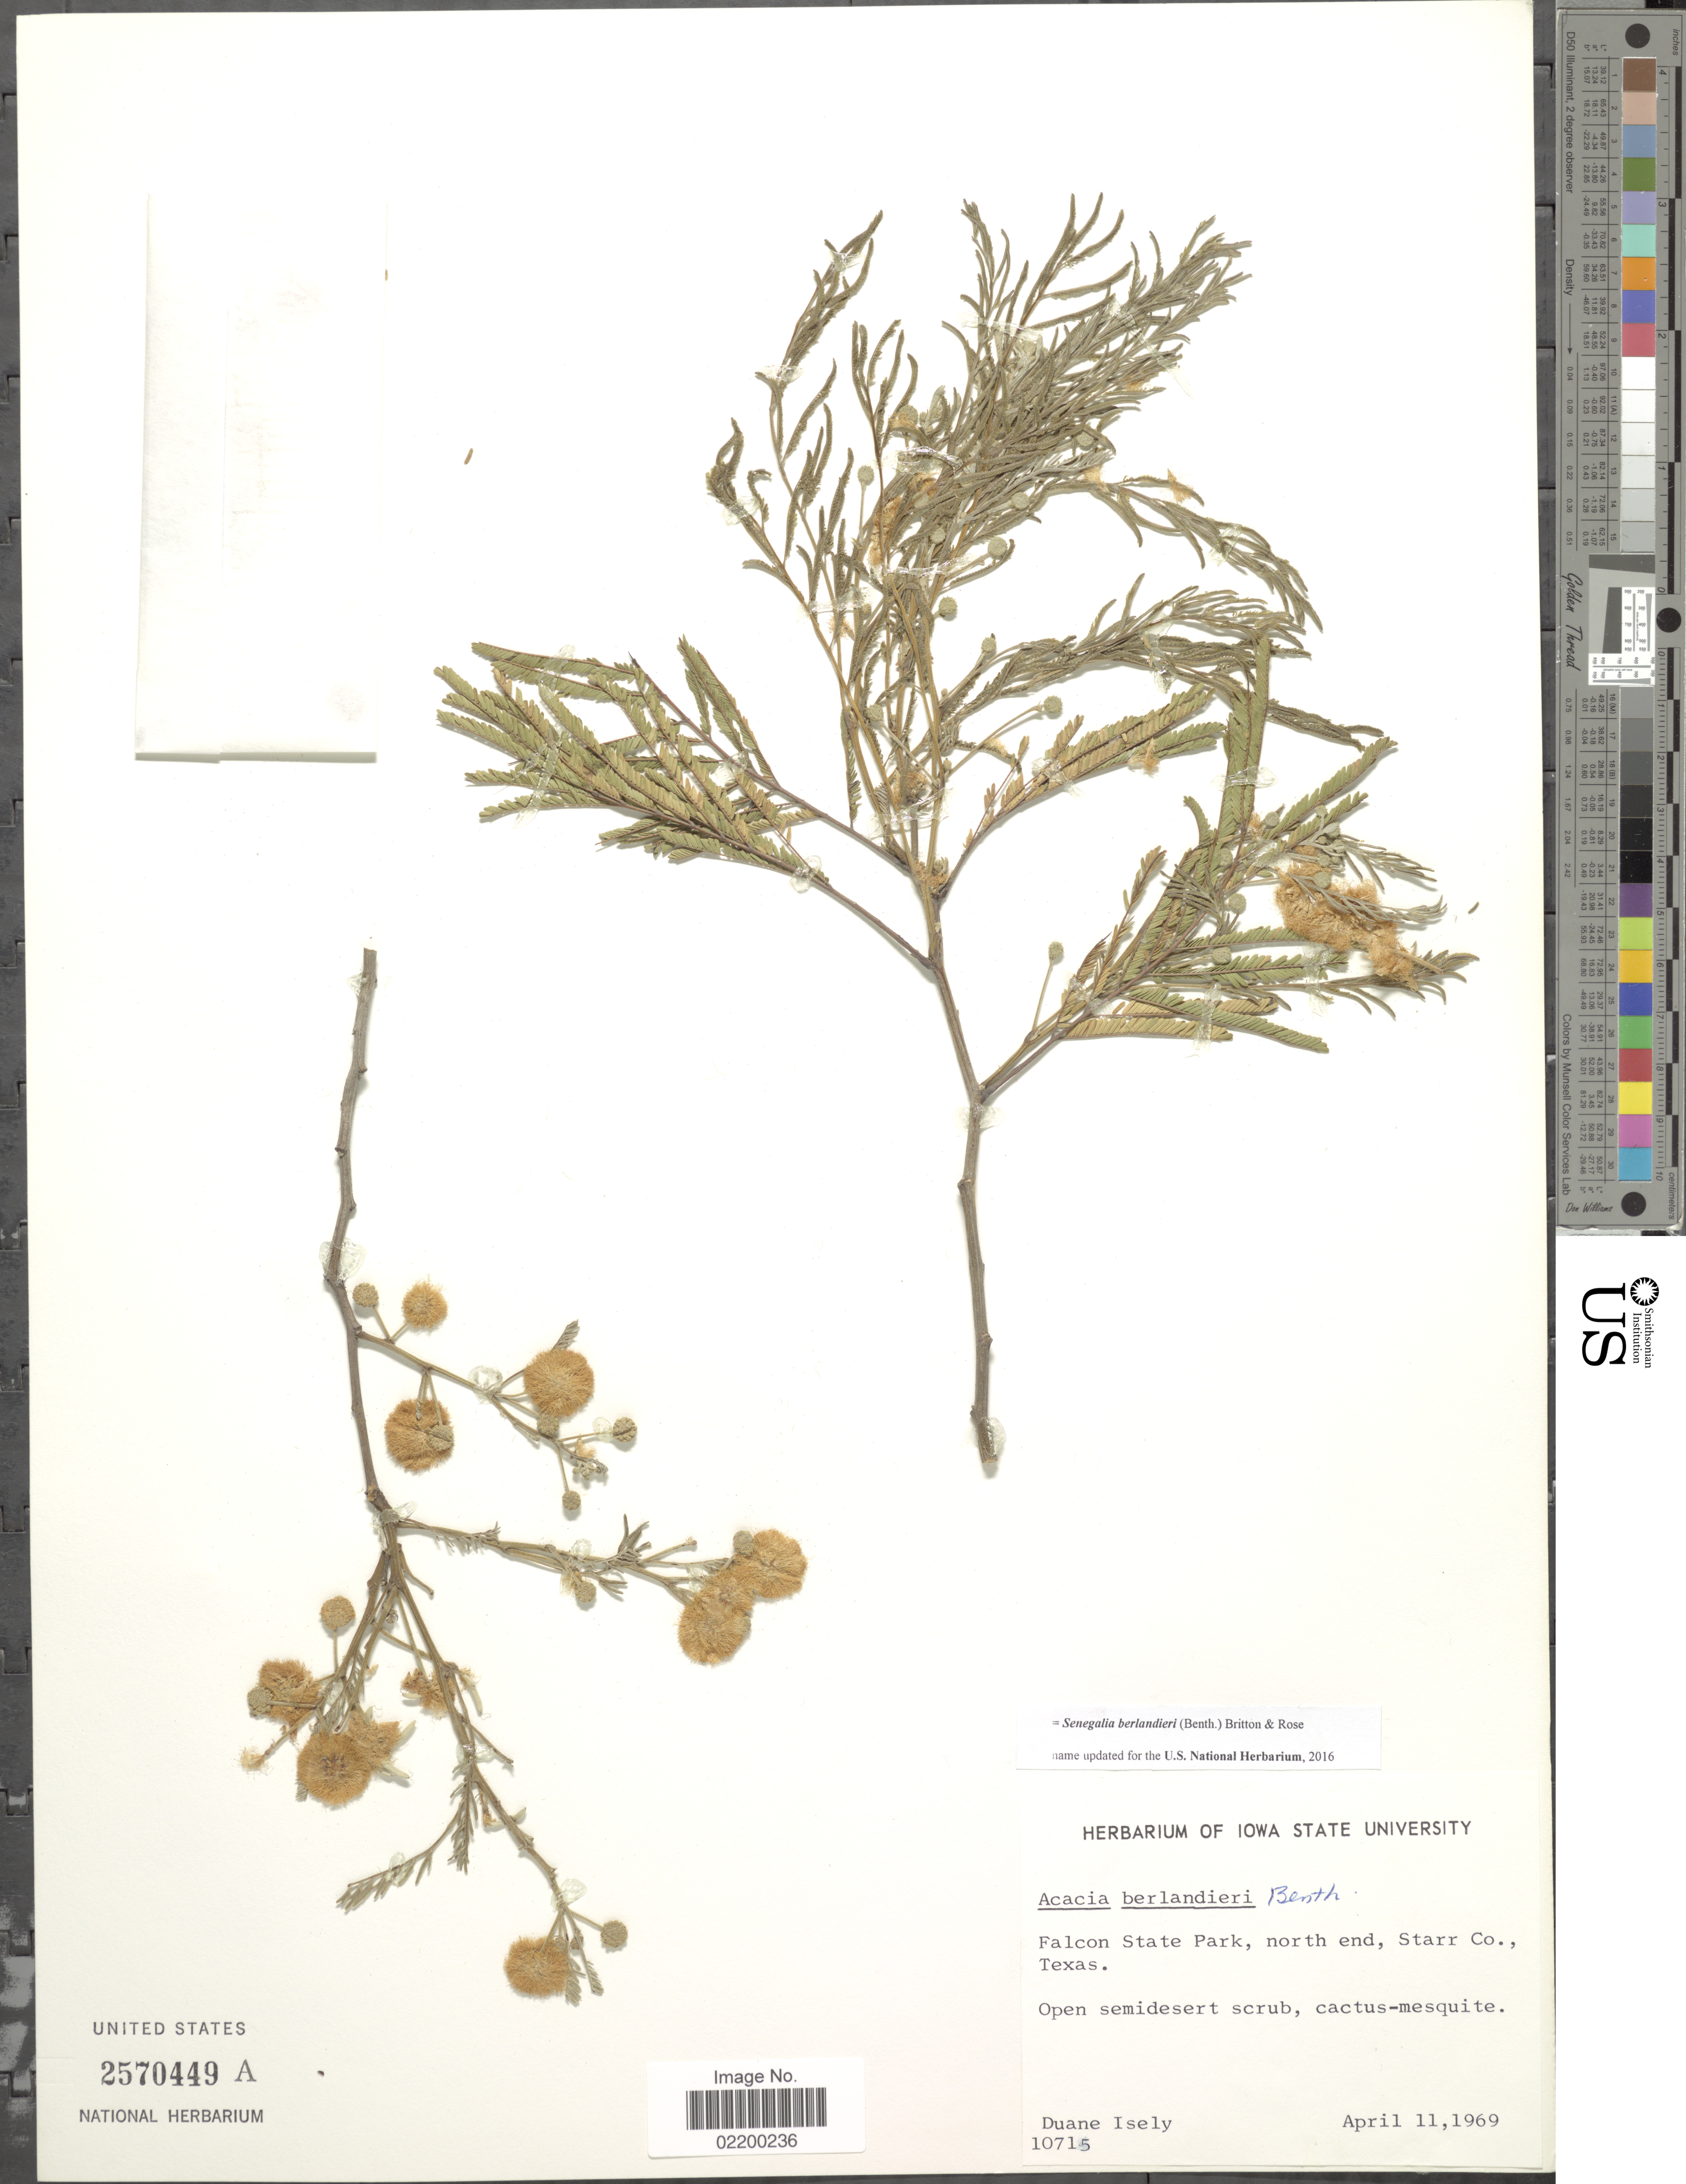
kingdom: Plantae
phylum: Tracheophyta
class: Magnoliopsida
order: Fabales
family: Fabaceae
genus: Senegalia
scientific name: Senegalia berlandieri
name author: (Benth.) Britton & Rose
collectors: D. Isely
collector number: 10715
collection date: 1969-04-11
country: United States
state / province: Texas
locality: Falcon State Park, north end, Starr Co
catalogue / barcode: US 2570449A